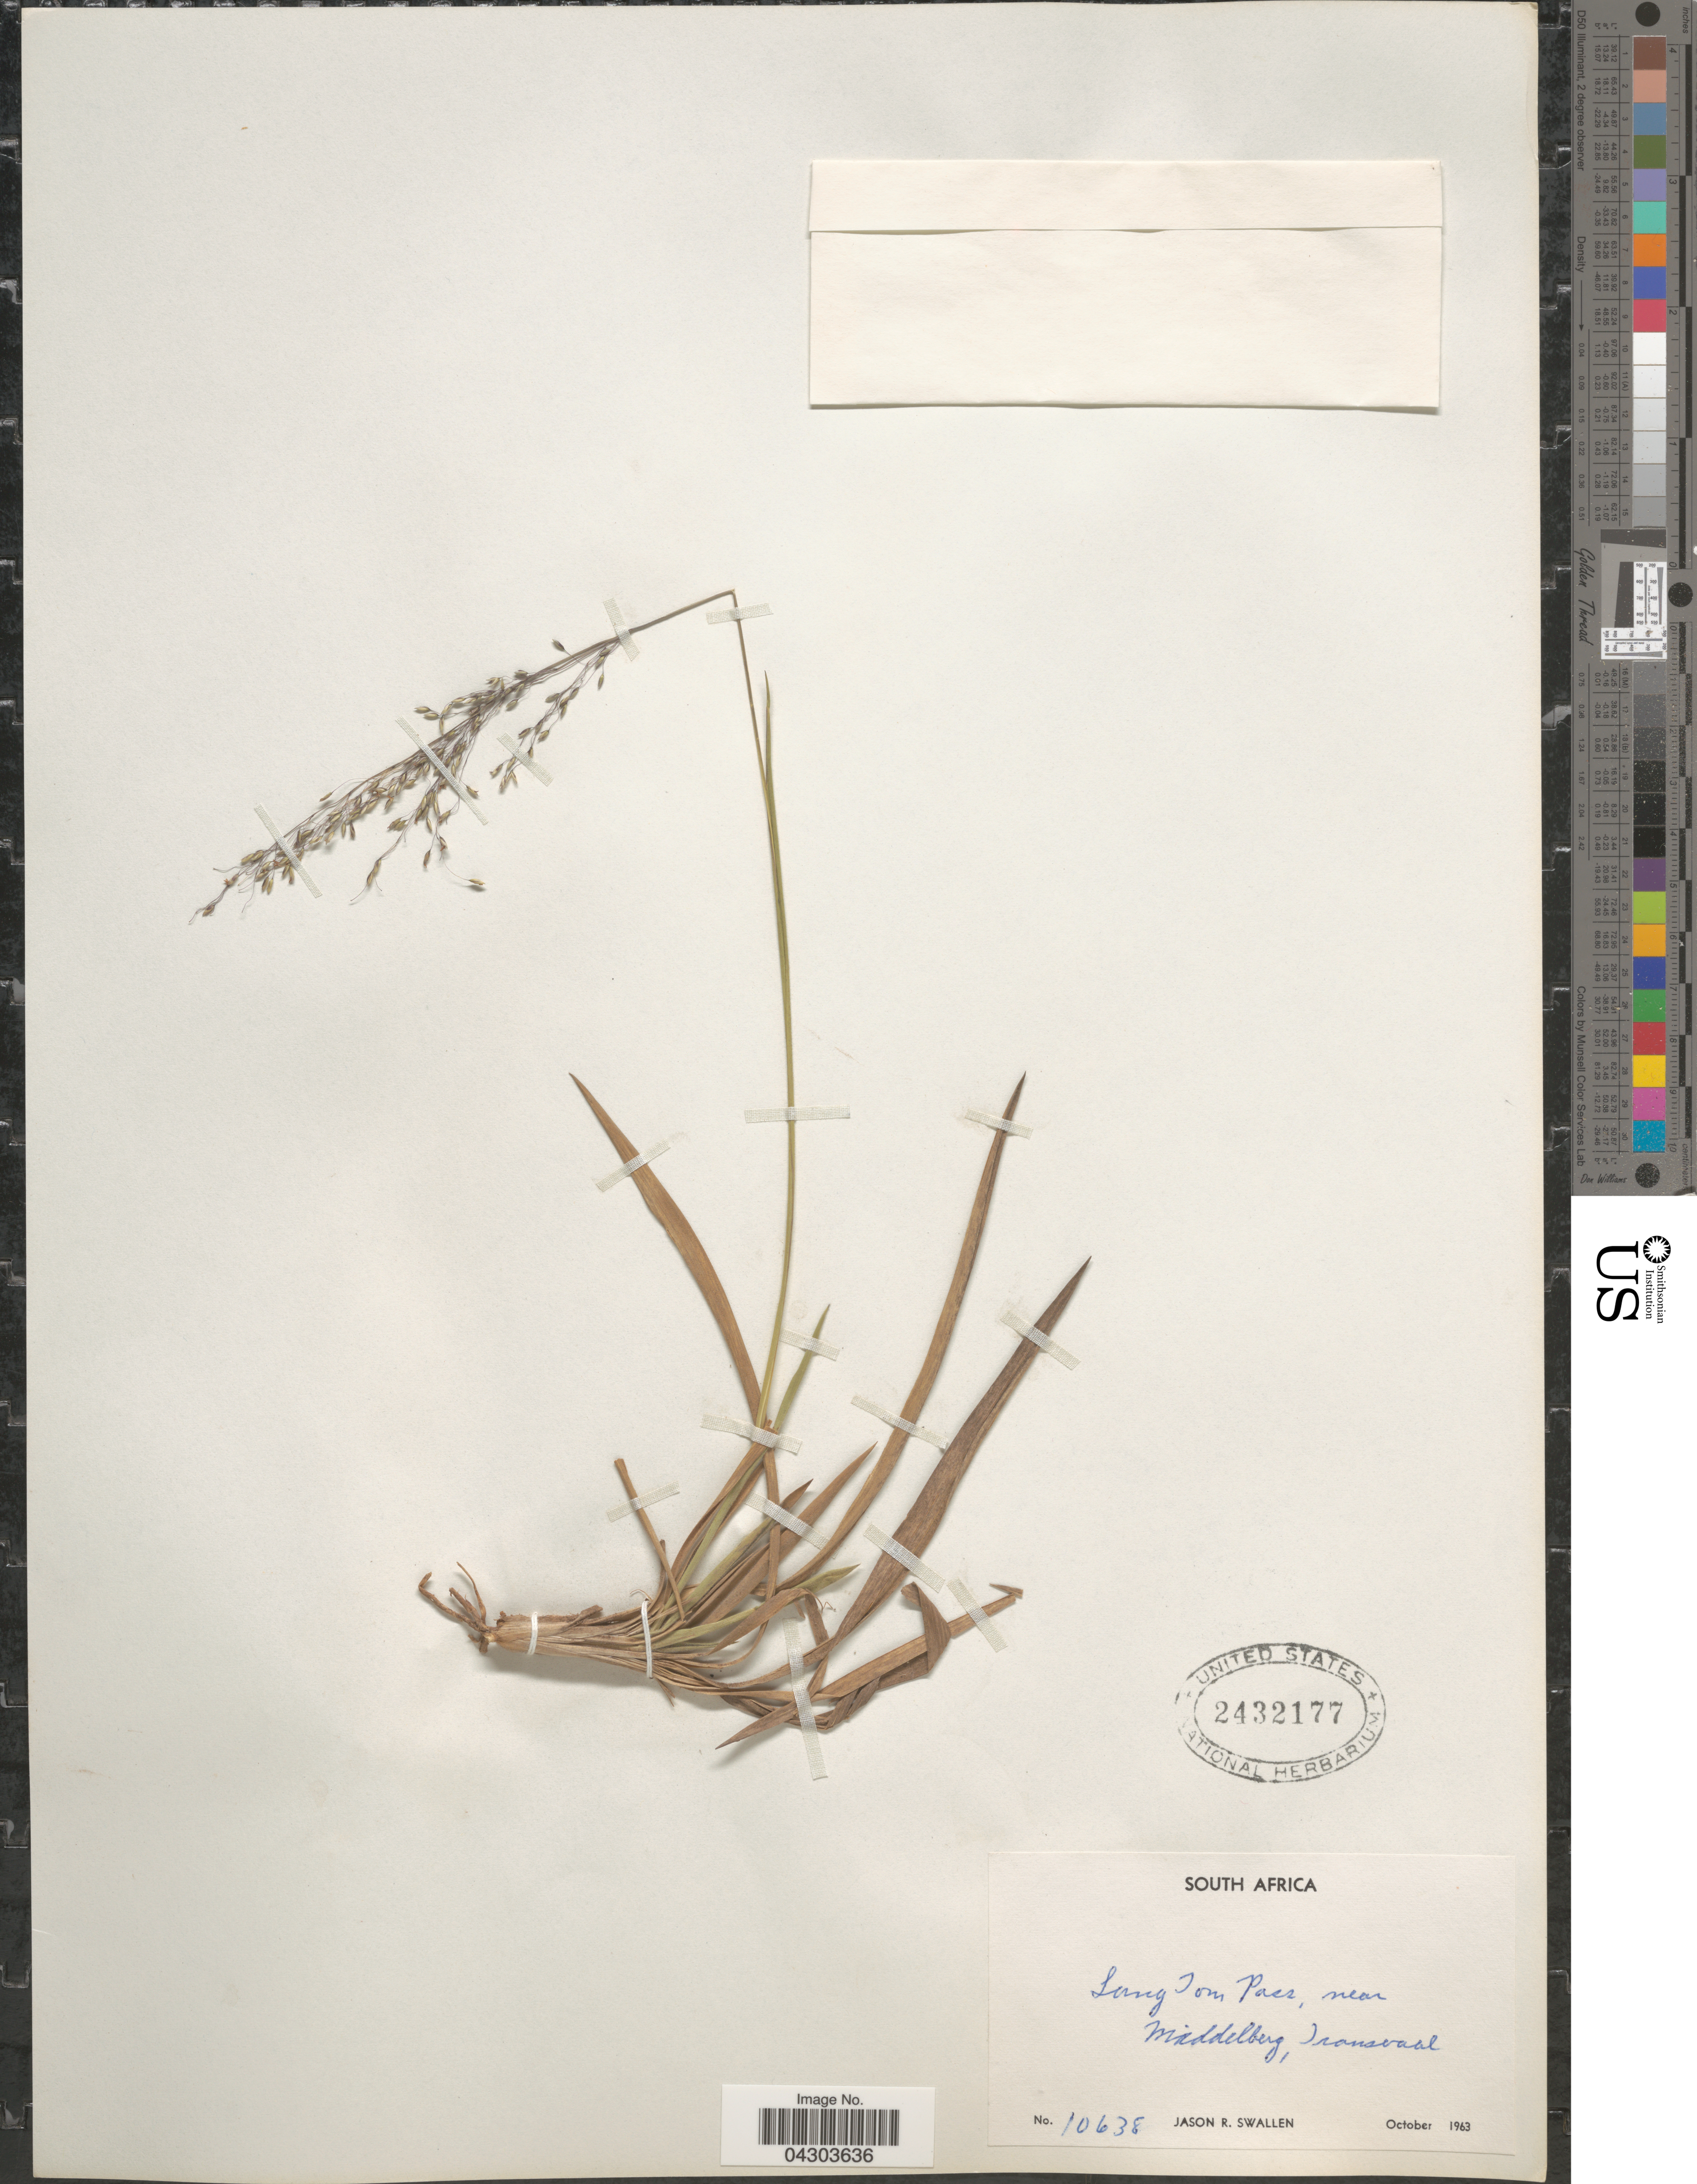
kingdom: Plantae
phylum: Tracheophyta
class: Liliopsida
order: Poales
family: Poaceae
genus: Panicum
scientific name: Panicum ecklonii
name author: Nees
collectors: J. R. Swallen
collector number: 10638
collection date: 1963-10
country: South Africa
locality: Lang Tom Pass, near Middelberg, Transvaal.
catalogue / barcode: US 2432177